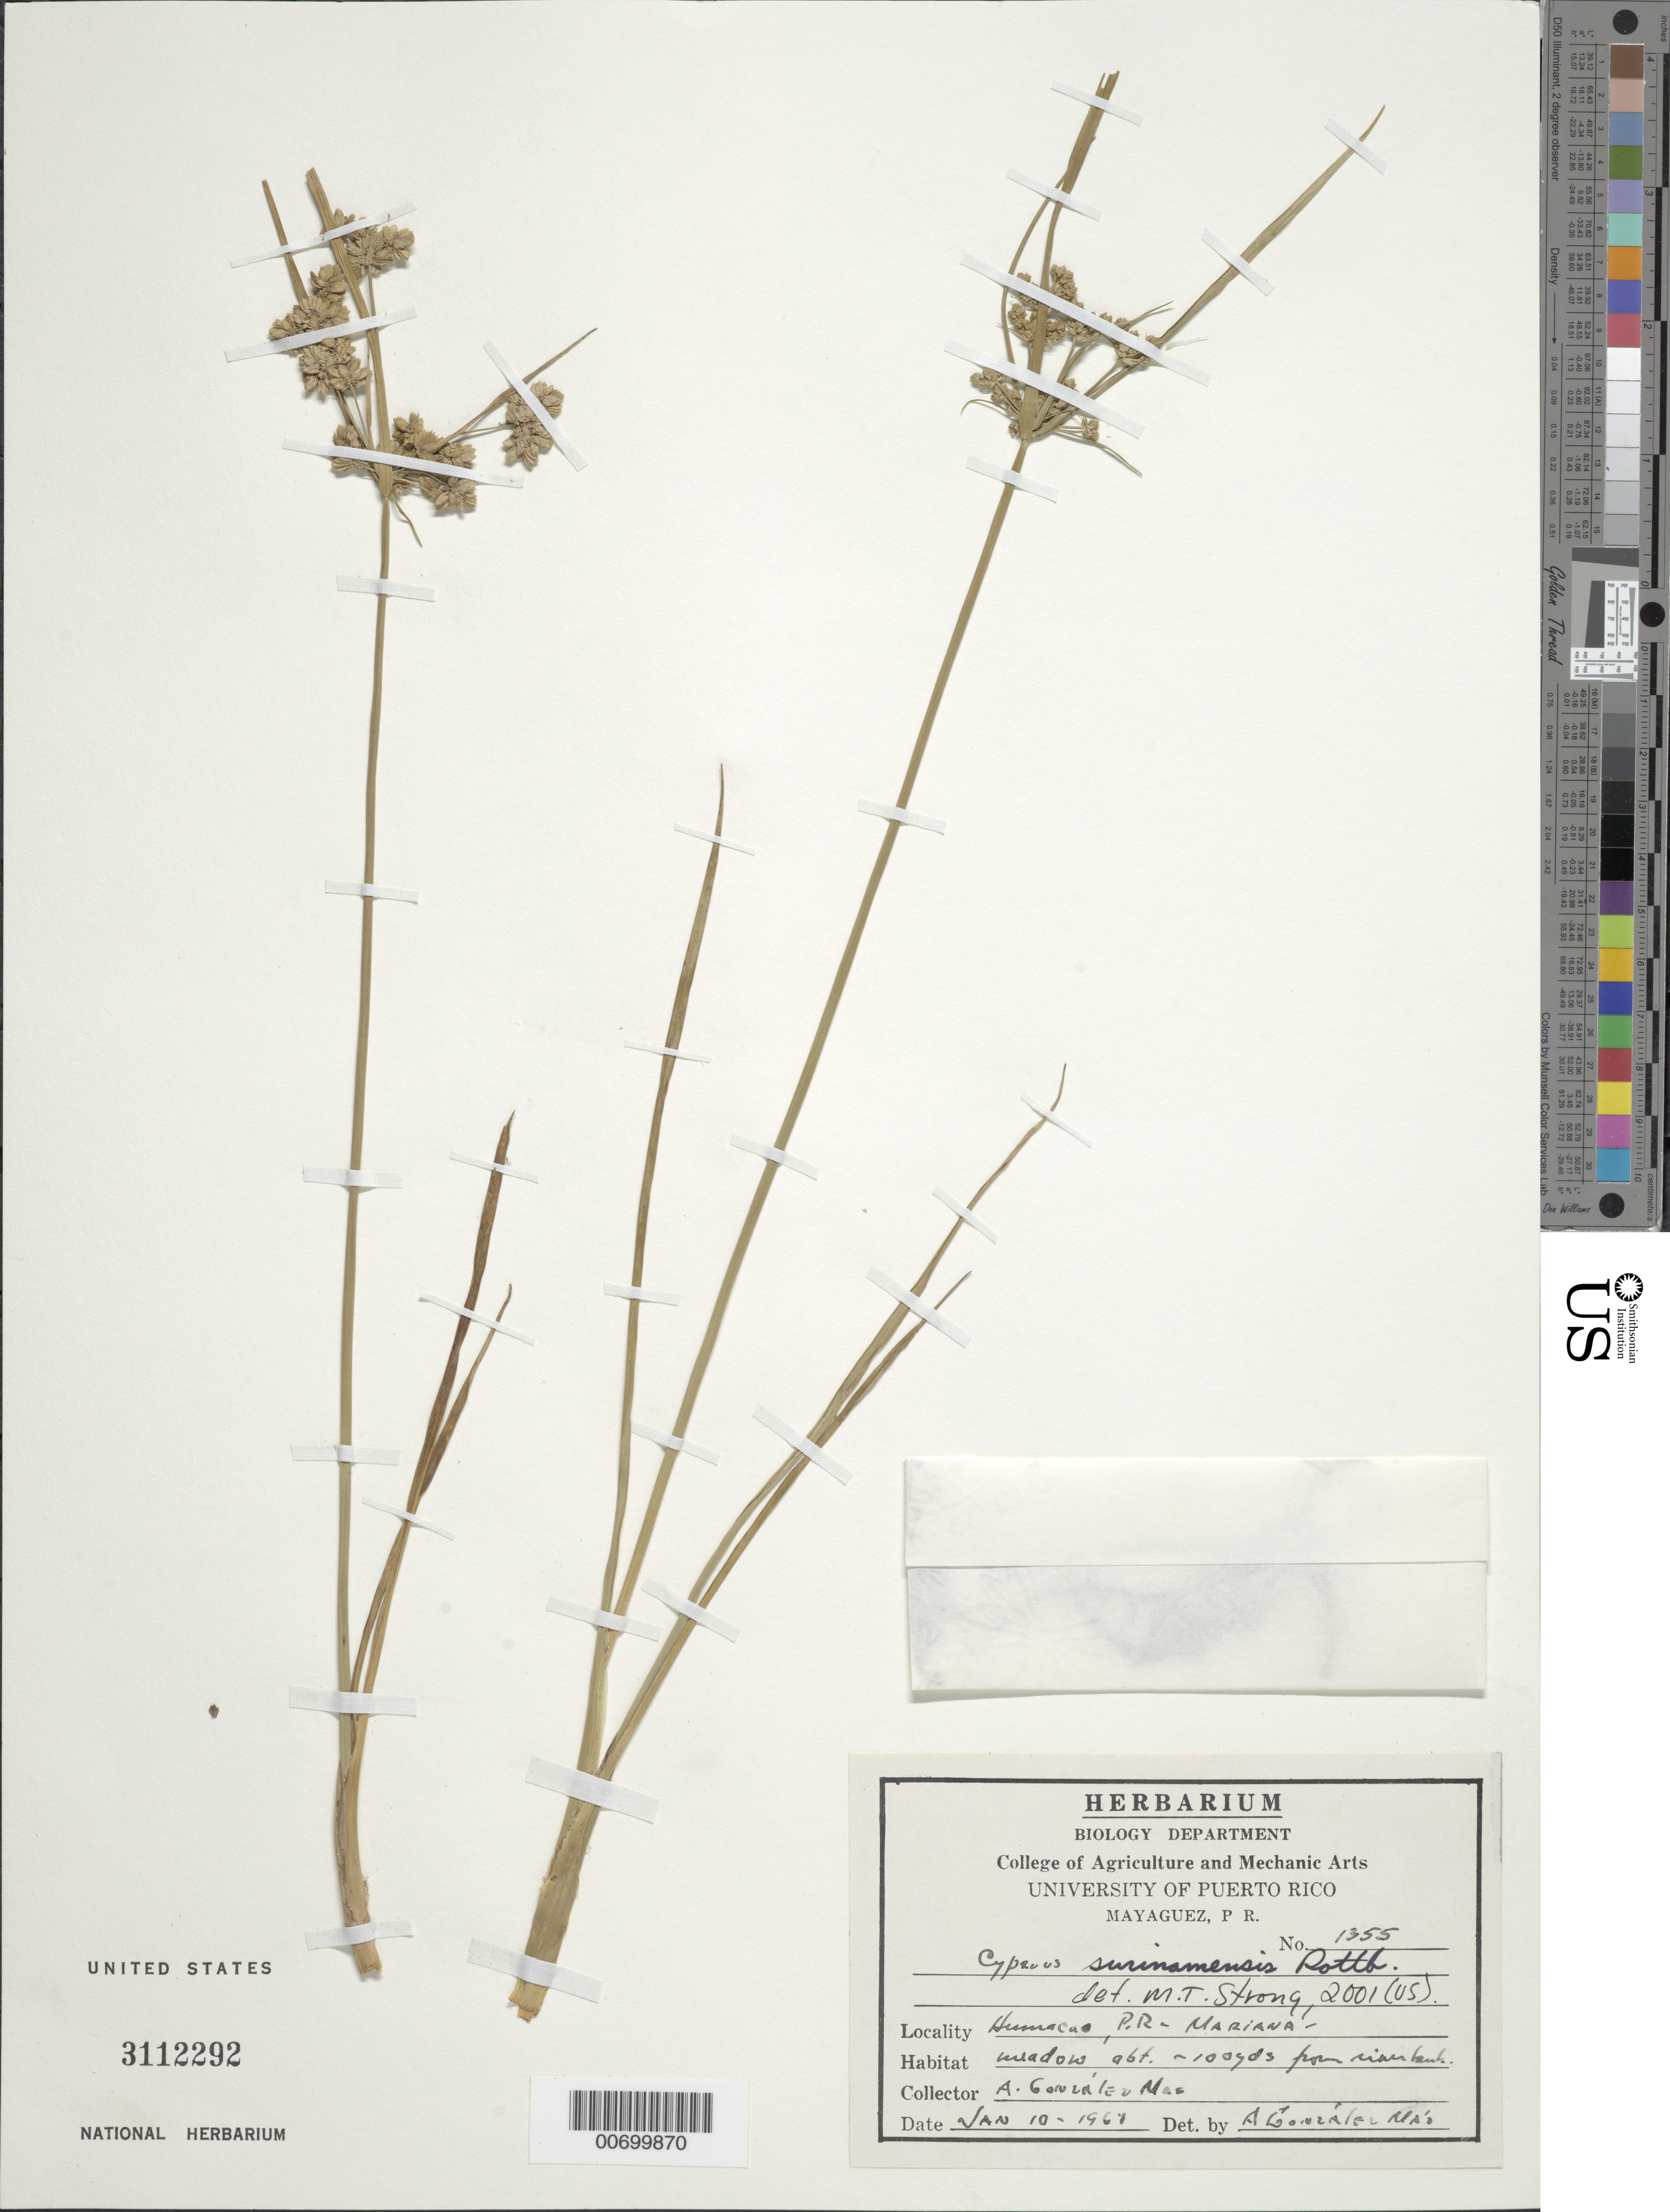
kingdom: Plantae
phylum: Tracheophyta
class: Liliopsida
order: Poales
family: Cyperaceae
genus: Cyperus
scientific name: Cyperus surinamensis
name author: Rottb.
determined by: Strong, M. T., (US), Smithsonian Institution - National Museum of Natural History (UNITED STATES)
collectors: A. González Más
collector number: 1355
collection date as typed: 10 Jan 1961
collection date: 1961-01-10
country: Puerto Rico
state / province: Humacao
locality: Humacao: Mariana.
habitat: Meadow about 100 yds from river bank.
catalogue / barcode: US 3112292